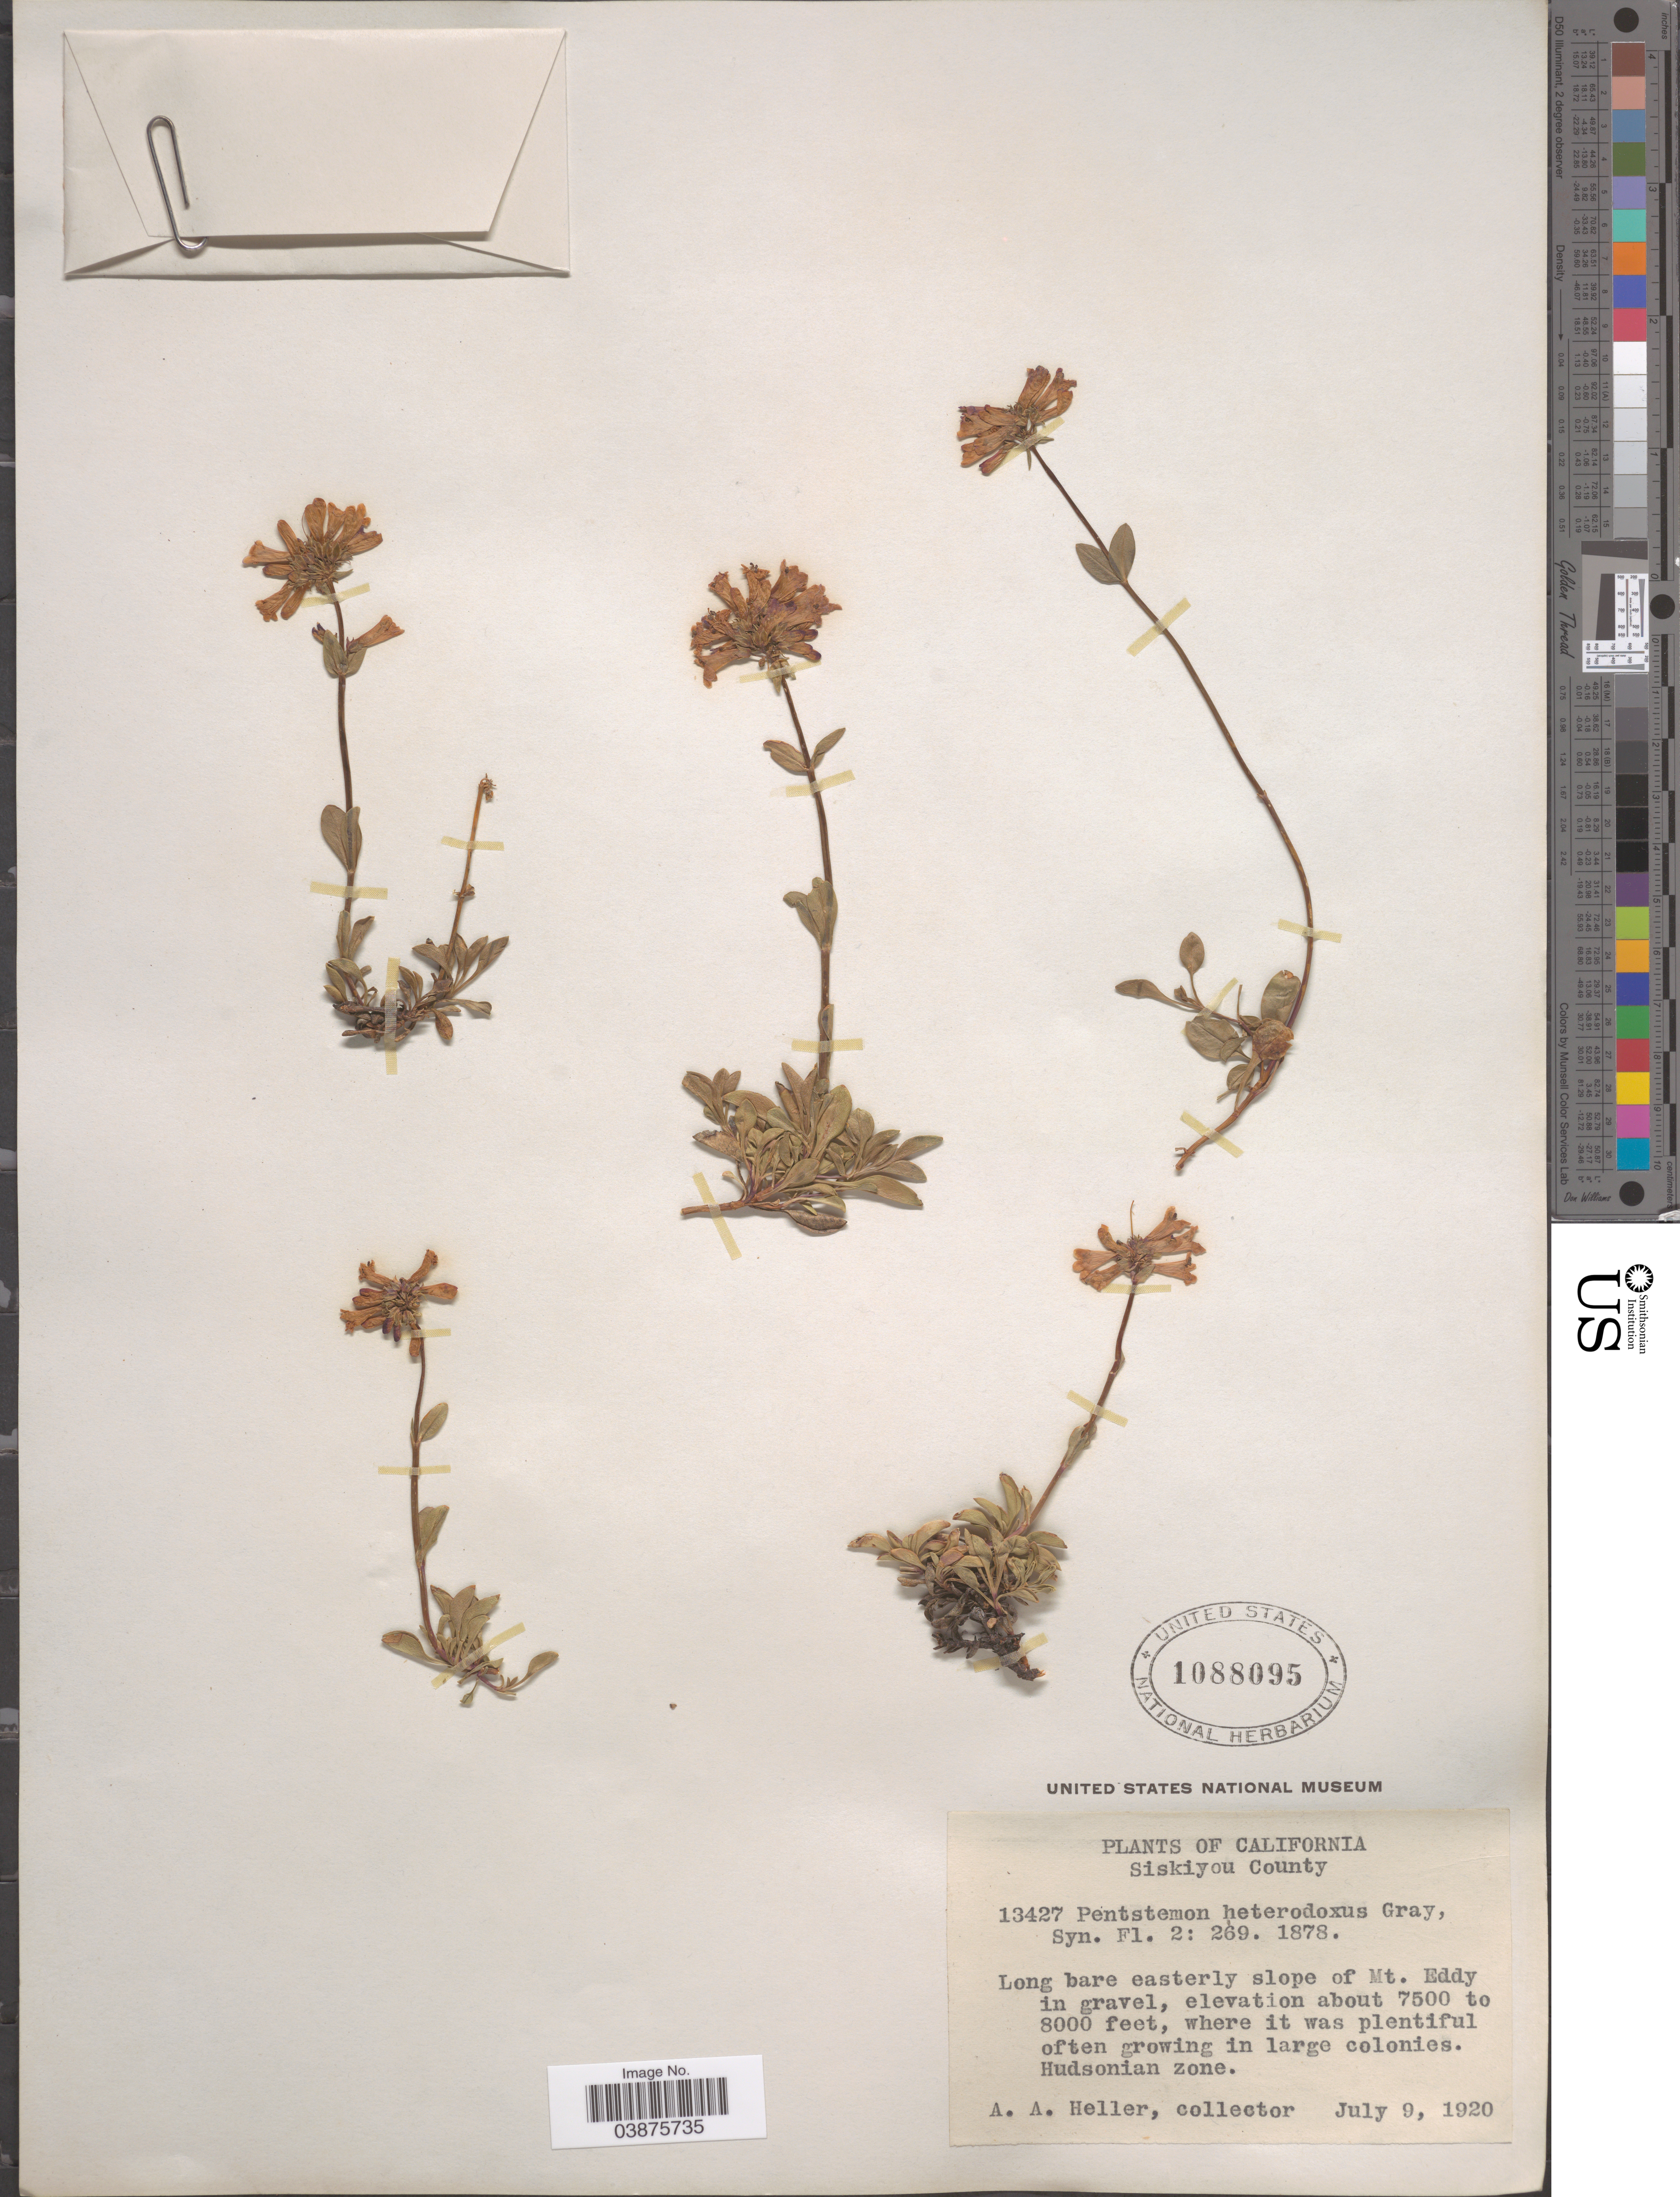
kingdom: Plantae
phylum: Tracheophyta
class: Magnoliopsida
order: Lamiales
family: Plantaginaceae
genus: Penstemon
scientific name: Penstemon heterodoxus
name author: A. Gray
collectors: A. A. Heller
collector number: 13427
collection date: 1920-07-09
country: United States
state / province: California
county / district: Siskiyou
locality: Siskiyou County. Long bare easterly slope of Mt. Eddy in gravel.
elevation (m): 2286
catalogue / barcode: US 1088095